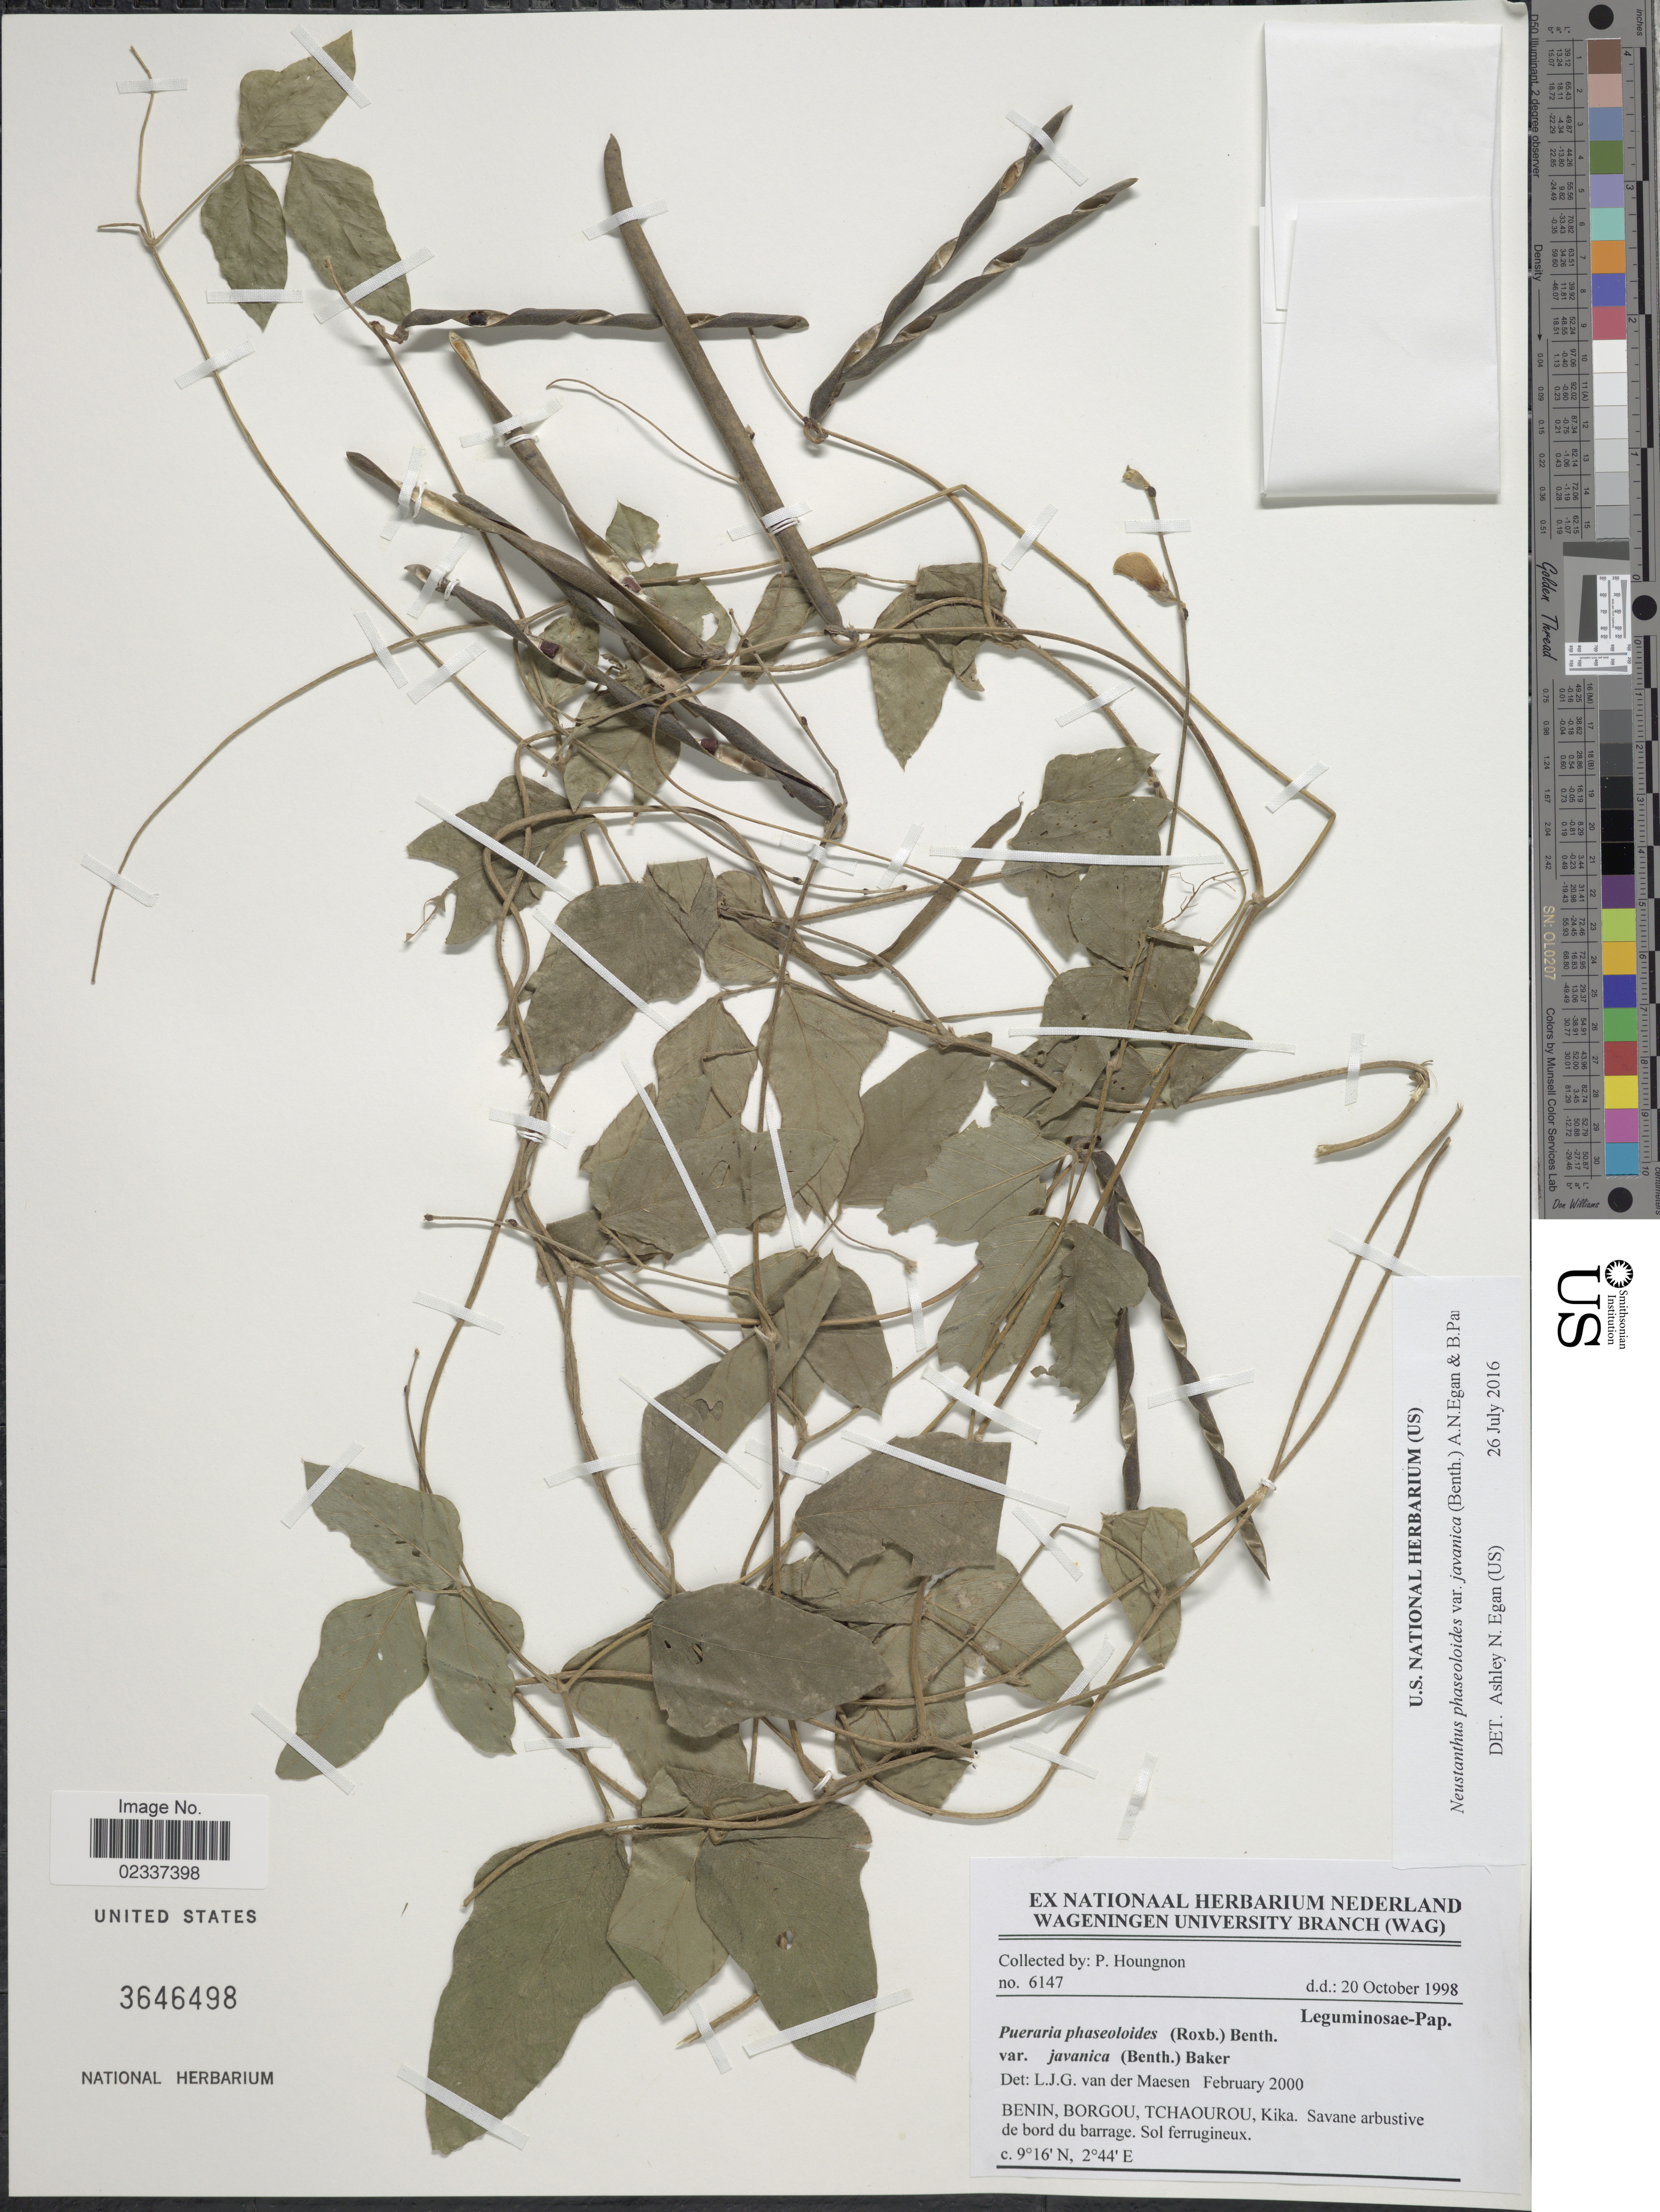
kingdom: Plantae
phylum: Tracheophyta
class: Magnoliopsida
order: Fabales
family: Fabaceae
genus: Neustanthus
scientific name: Neustanthus phaseoloides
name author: (Roxb.) Benth.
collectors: P. Houngnon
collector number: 6147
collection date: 1998-10-20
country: Benin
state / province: Borgou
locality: Benin, Borgou, Tchaourou, Kika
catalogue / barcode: US 3646498